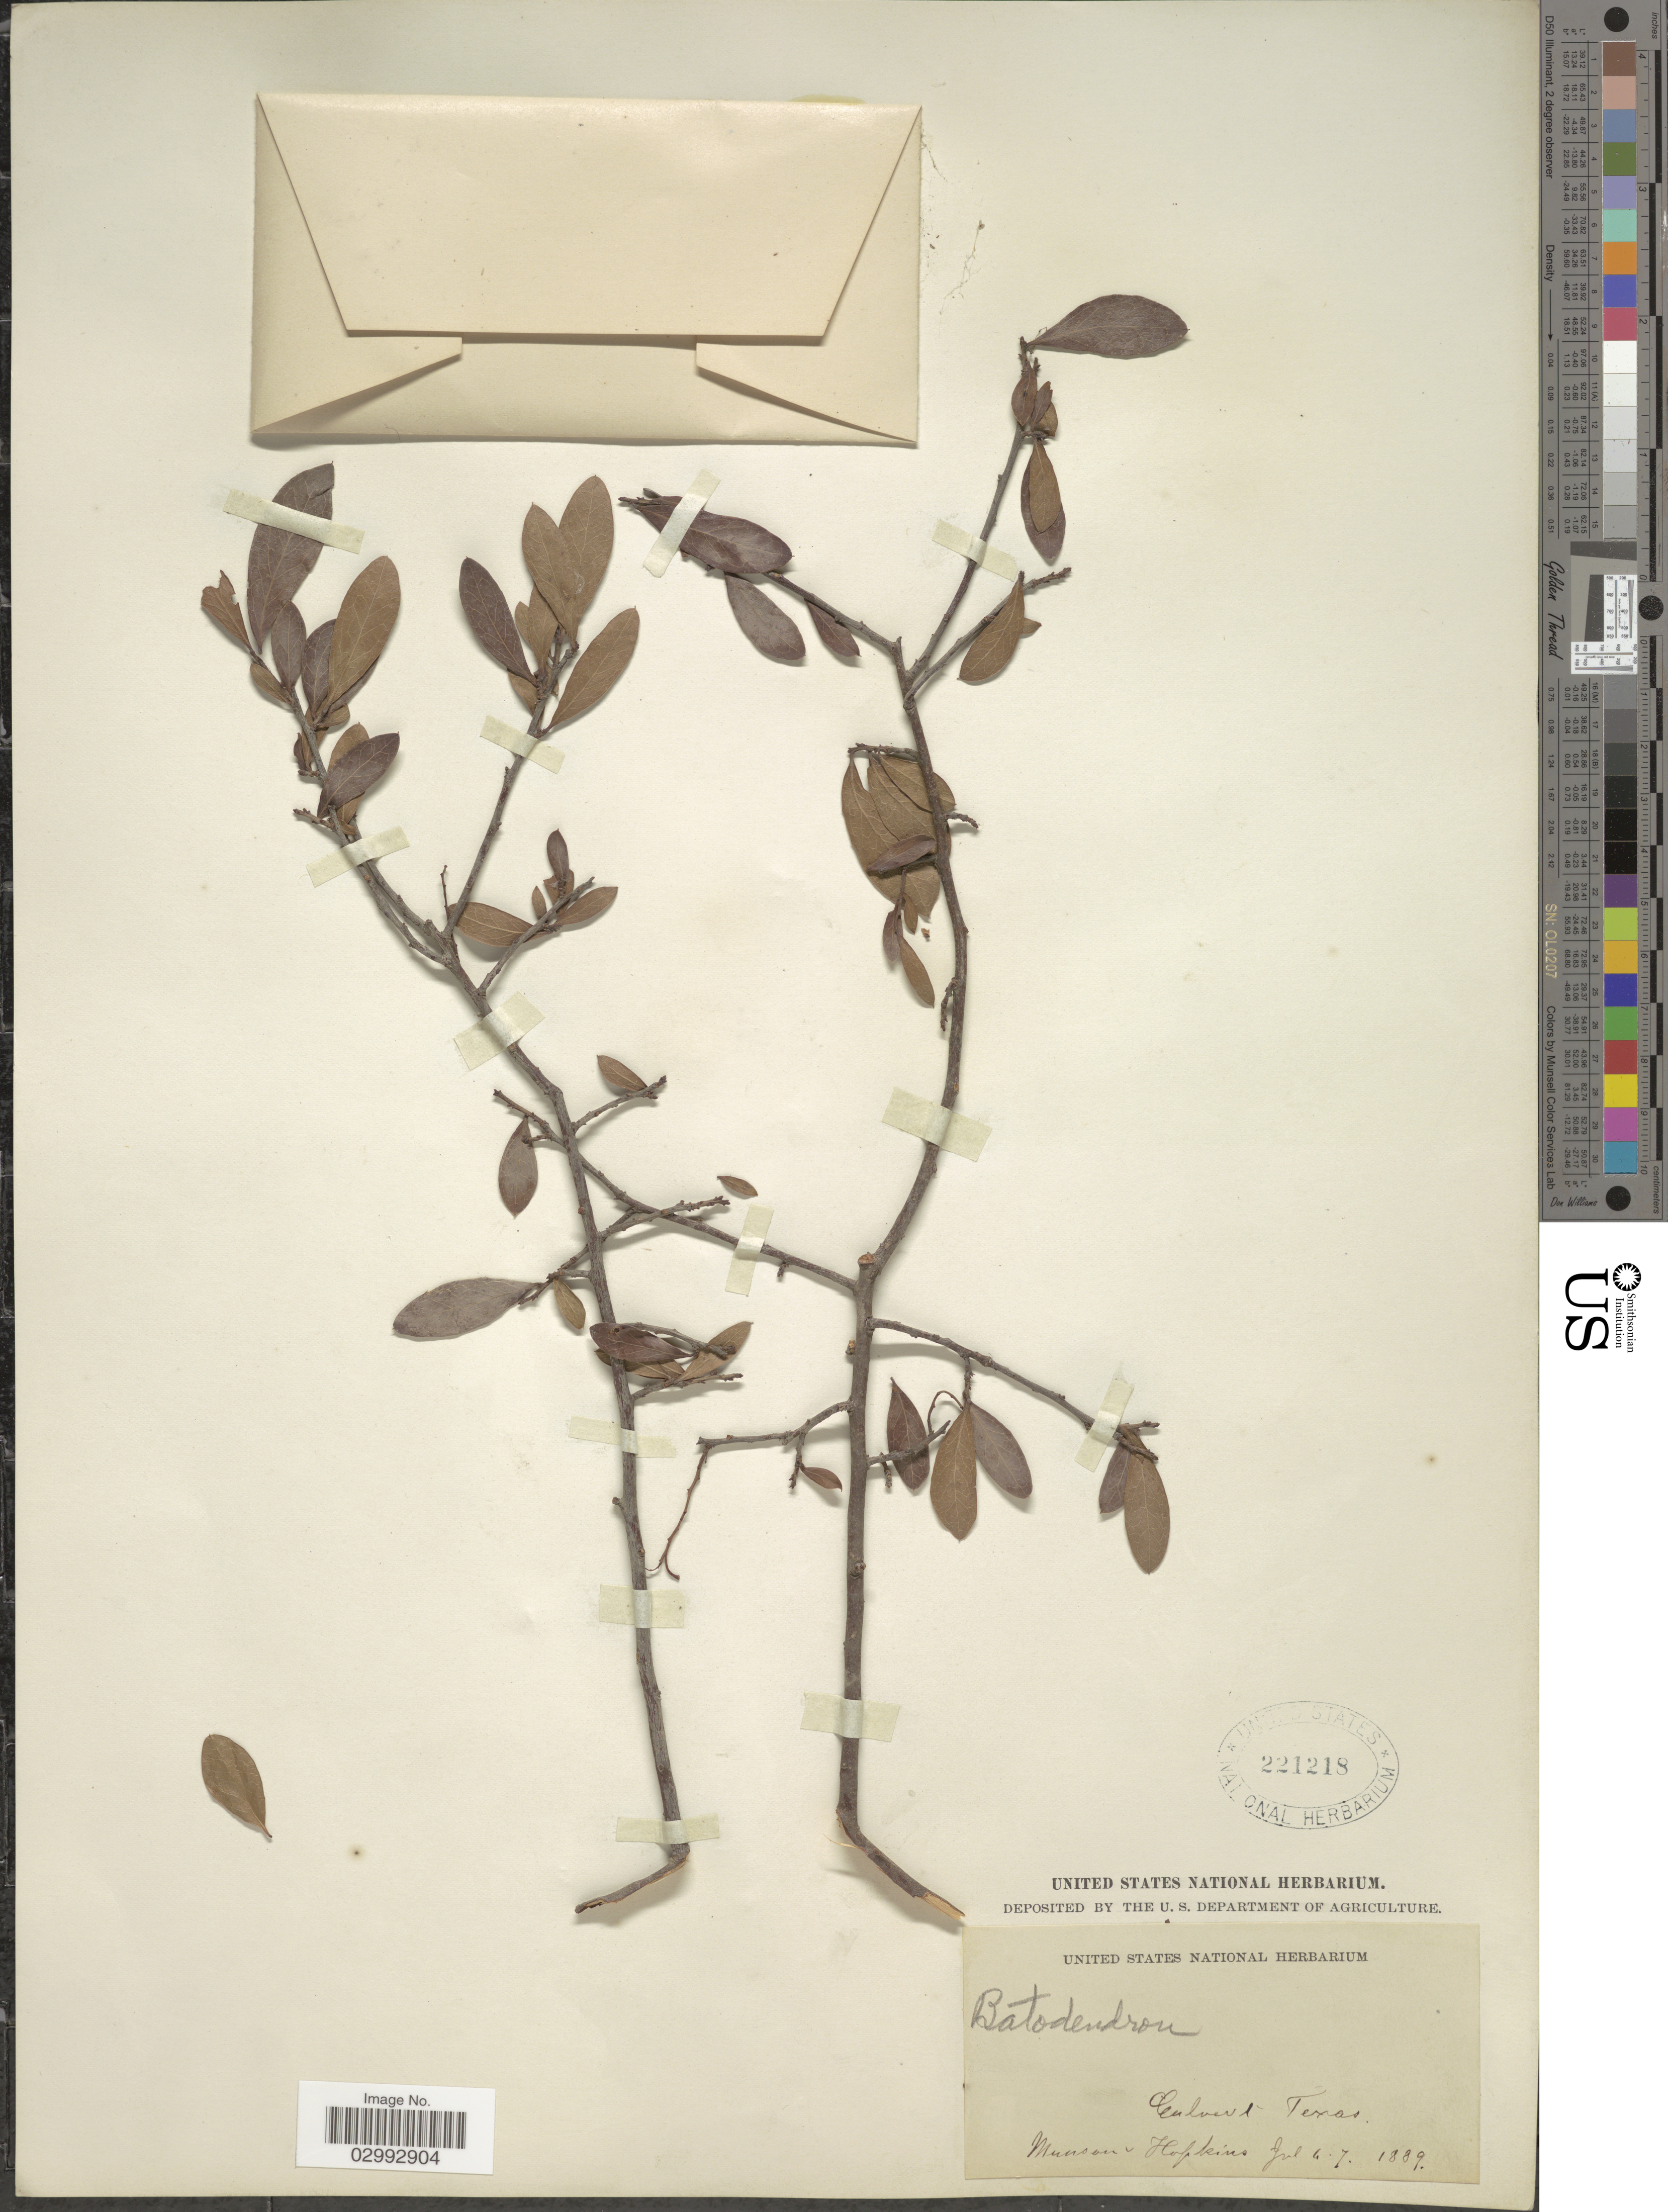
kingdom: Plantae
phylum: Tracheophyta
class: Magnoliopsida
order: Ericales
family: Ericaceae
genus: Batodendron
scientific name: Batodendron arboreum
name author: Nutt.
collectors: -. Munson & -. Hopkins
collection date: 1889-07-06/1889-07-07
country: United States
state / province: Texas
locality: Calvert.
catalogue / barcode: US 221218